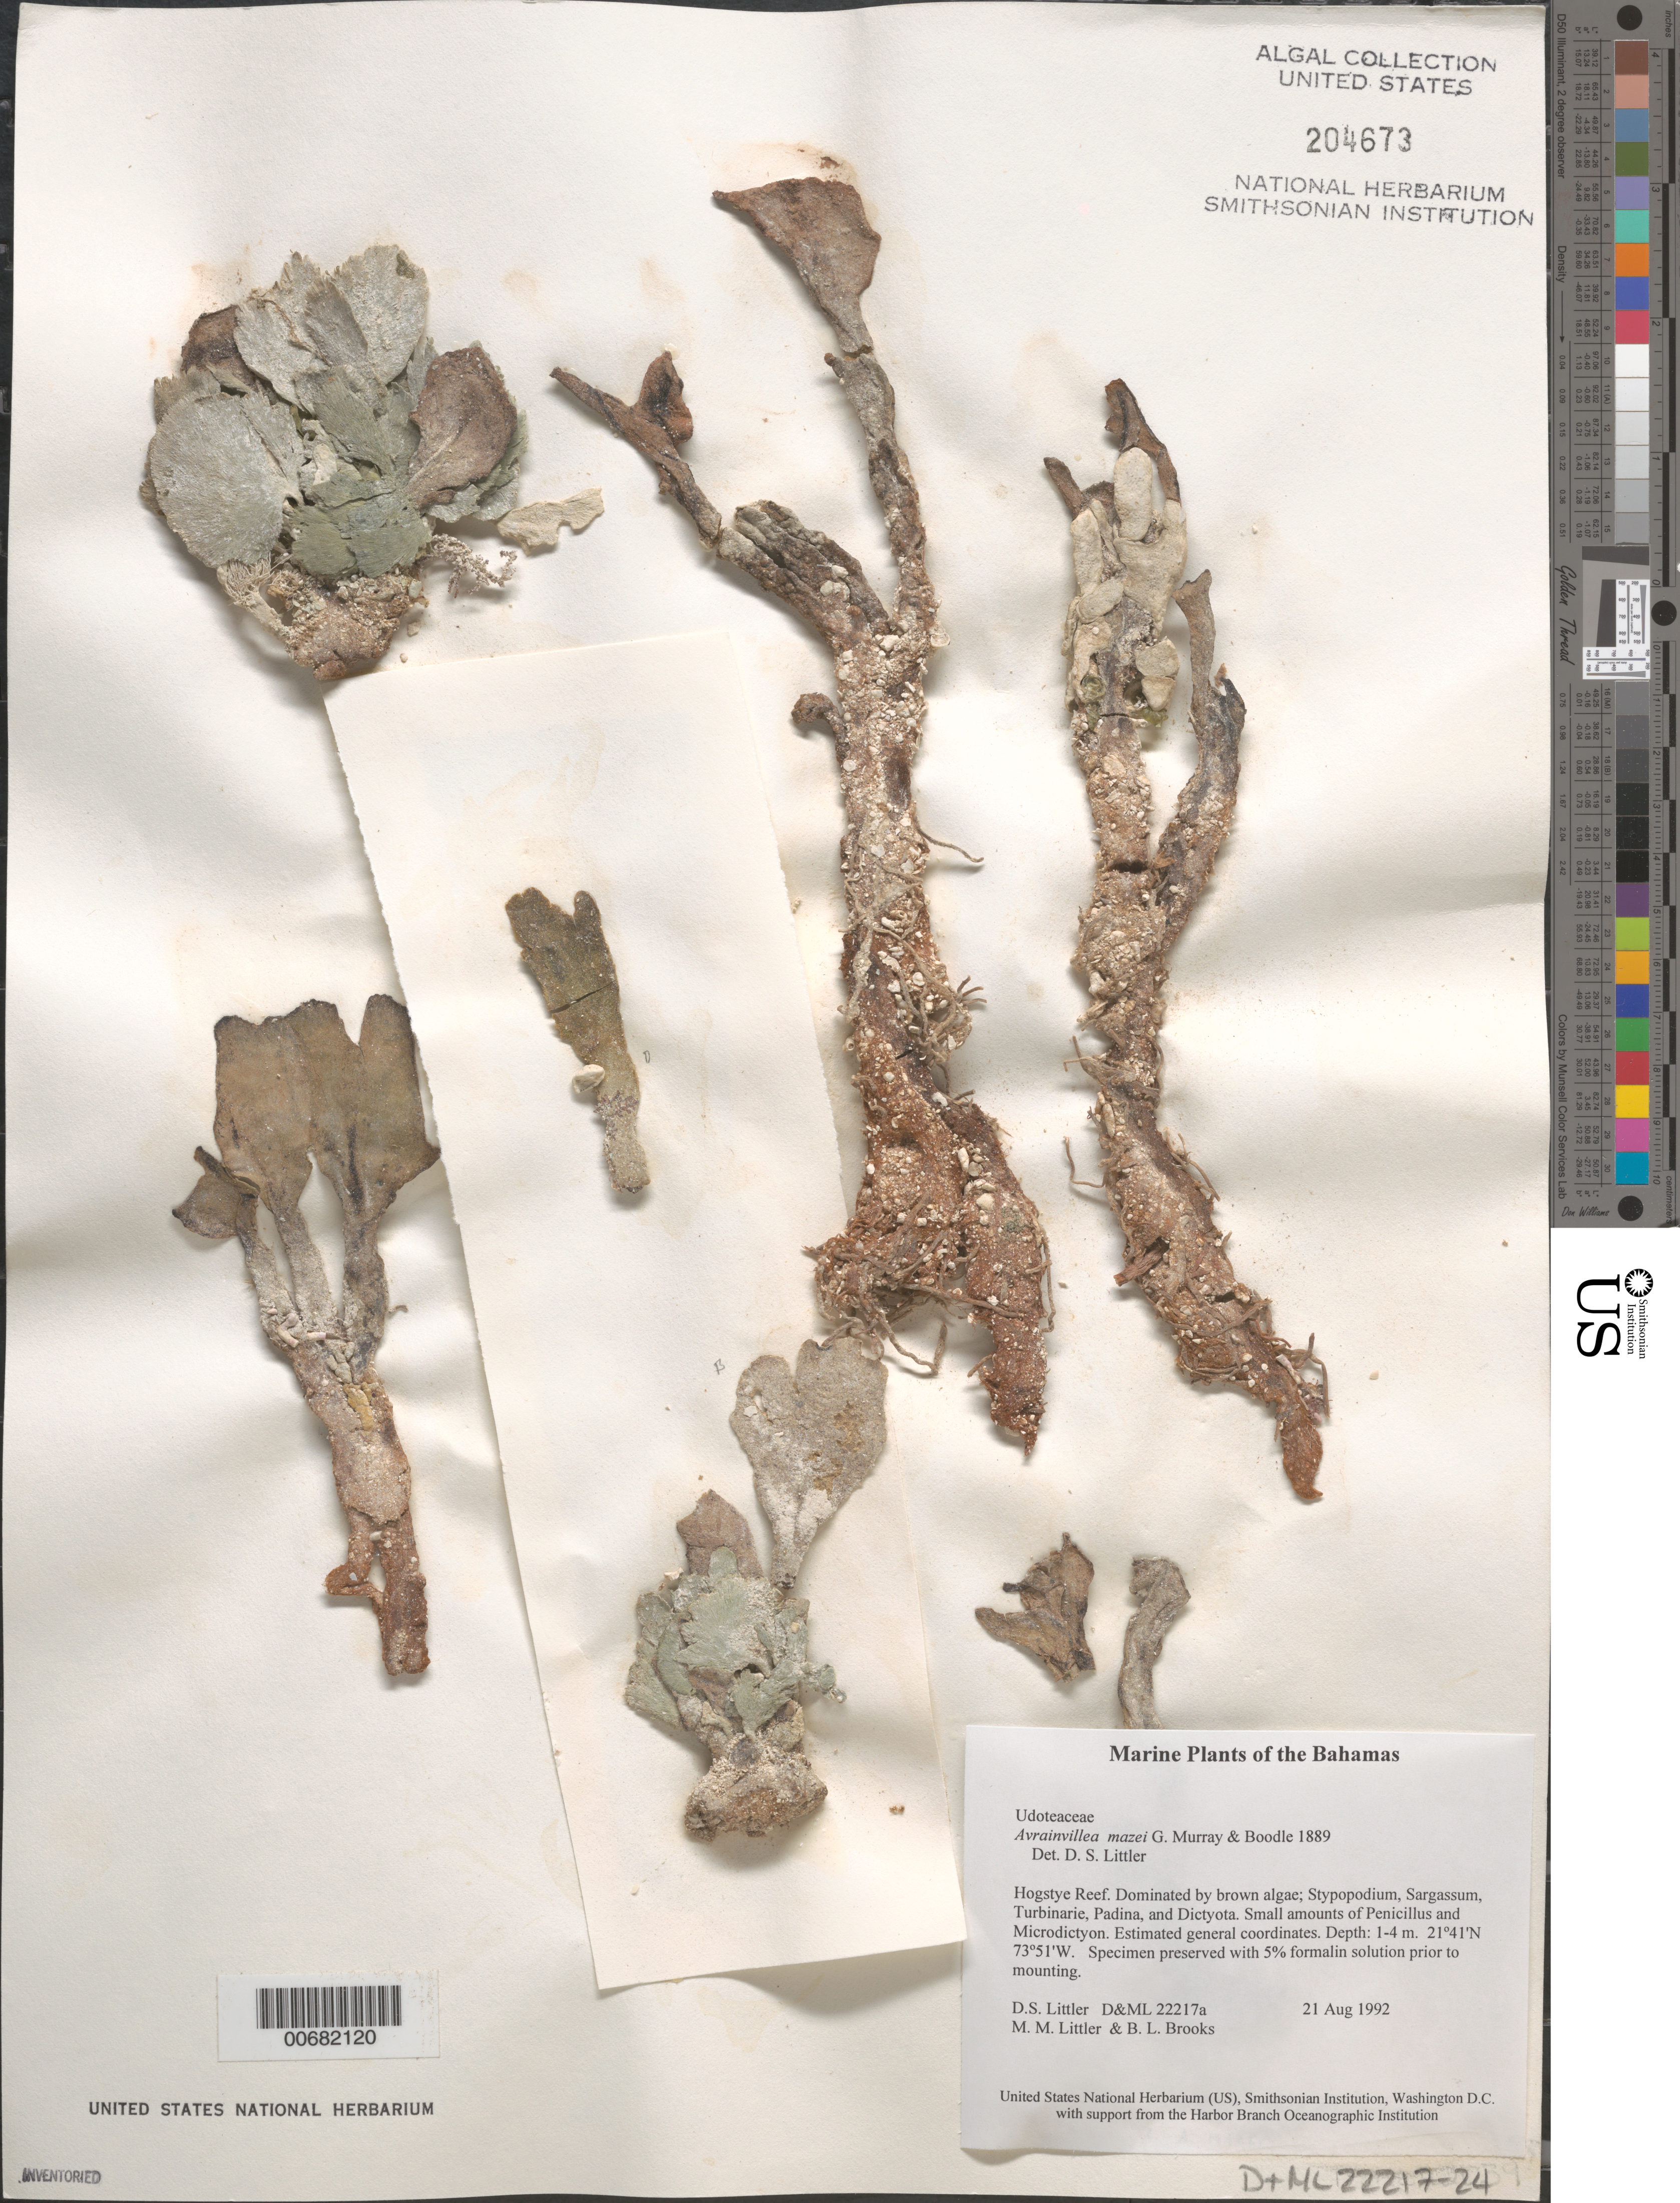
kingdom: Plantae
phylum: Chlorophyta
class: Ulvophyceae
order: Bryopsidales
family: Dichotomosiphonaceae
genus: Avrainvillea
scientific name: Avrainvillea mazei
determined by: Littler, D. S.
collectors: D. S. Littler, M. M. Littler & B. Brooks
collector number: D&ML 22217a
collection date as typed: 21 Aug 1992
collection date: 1992-08-21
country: Bahamas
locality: Hogsty Reef (Hogstye Reef)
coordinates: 21 41' N, 73 51' W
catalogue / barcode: US 204673